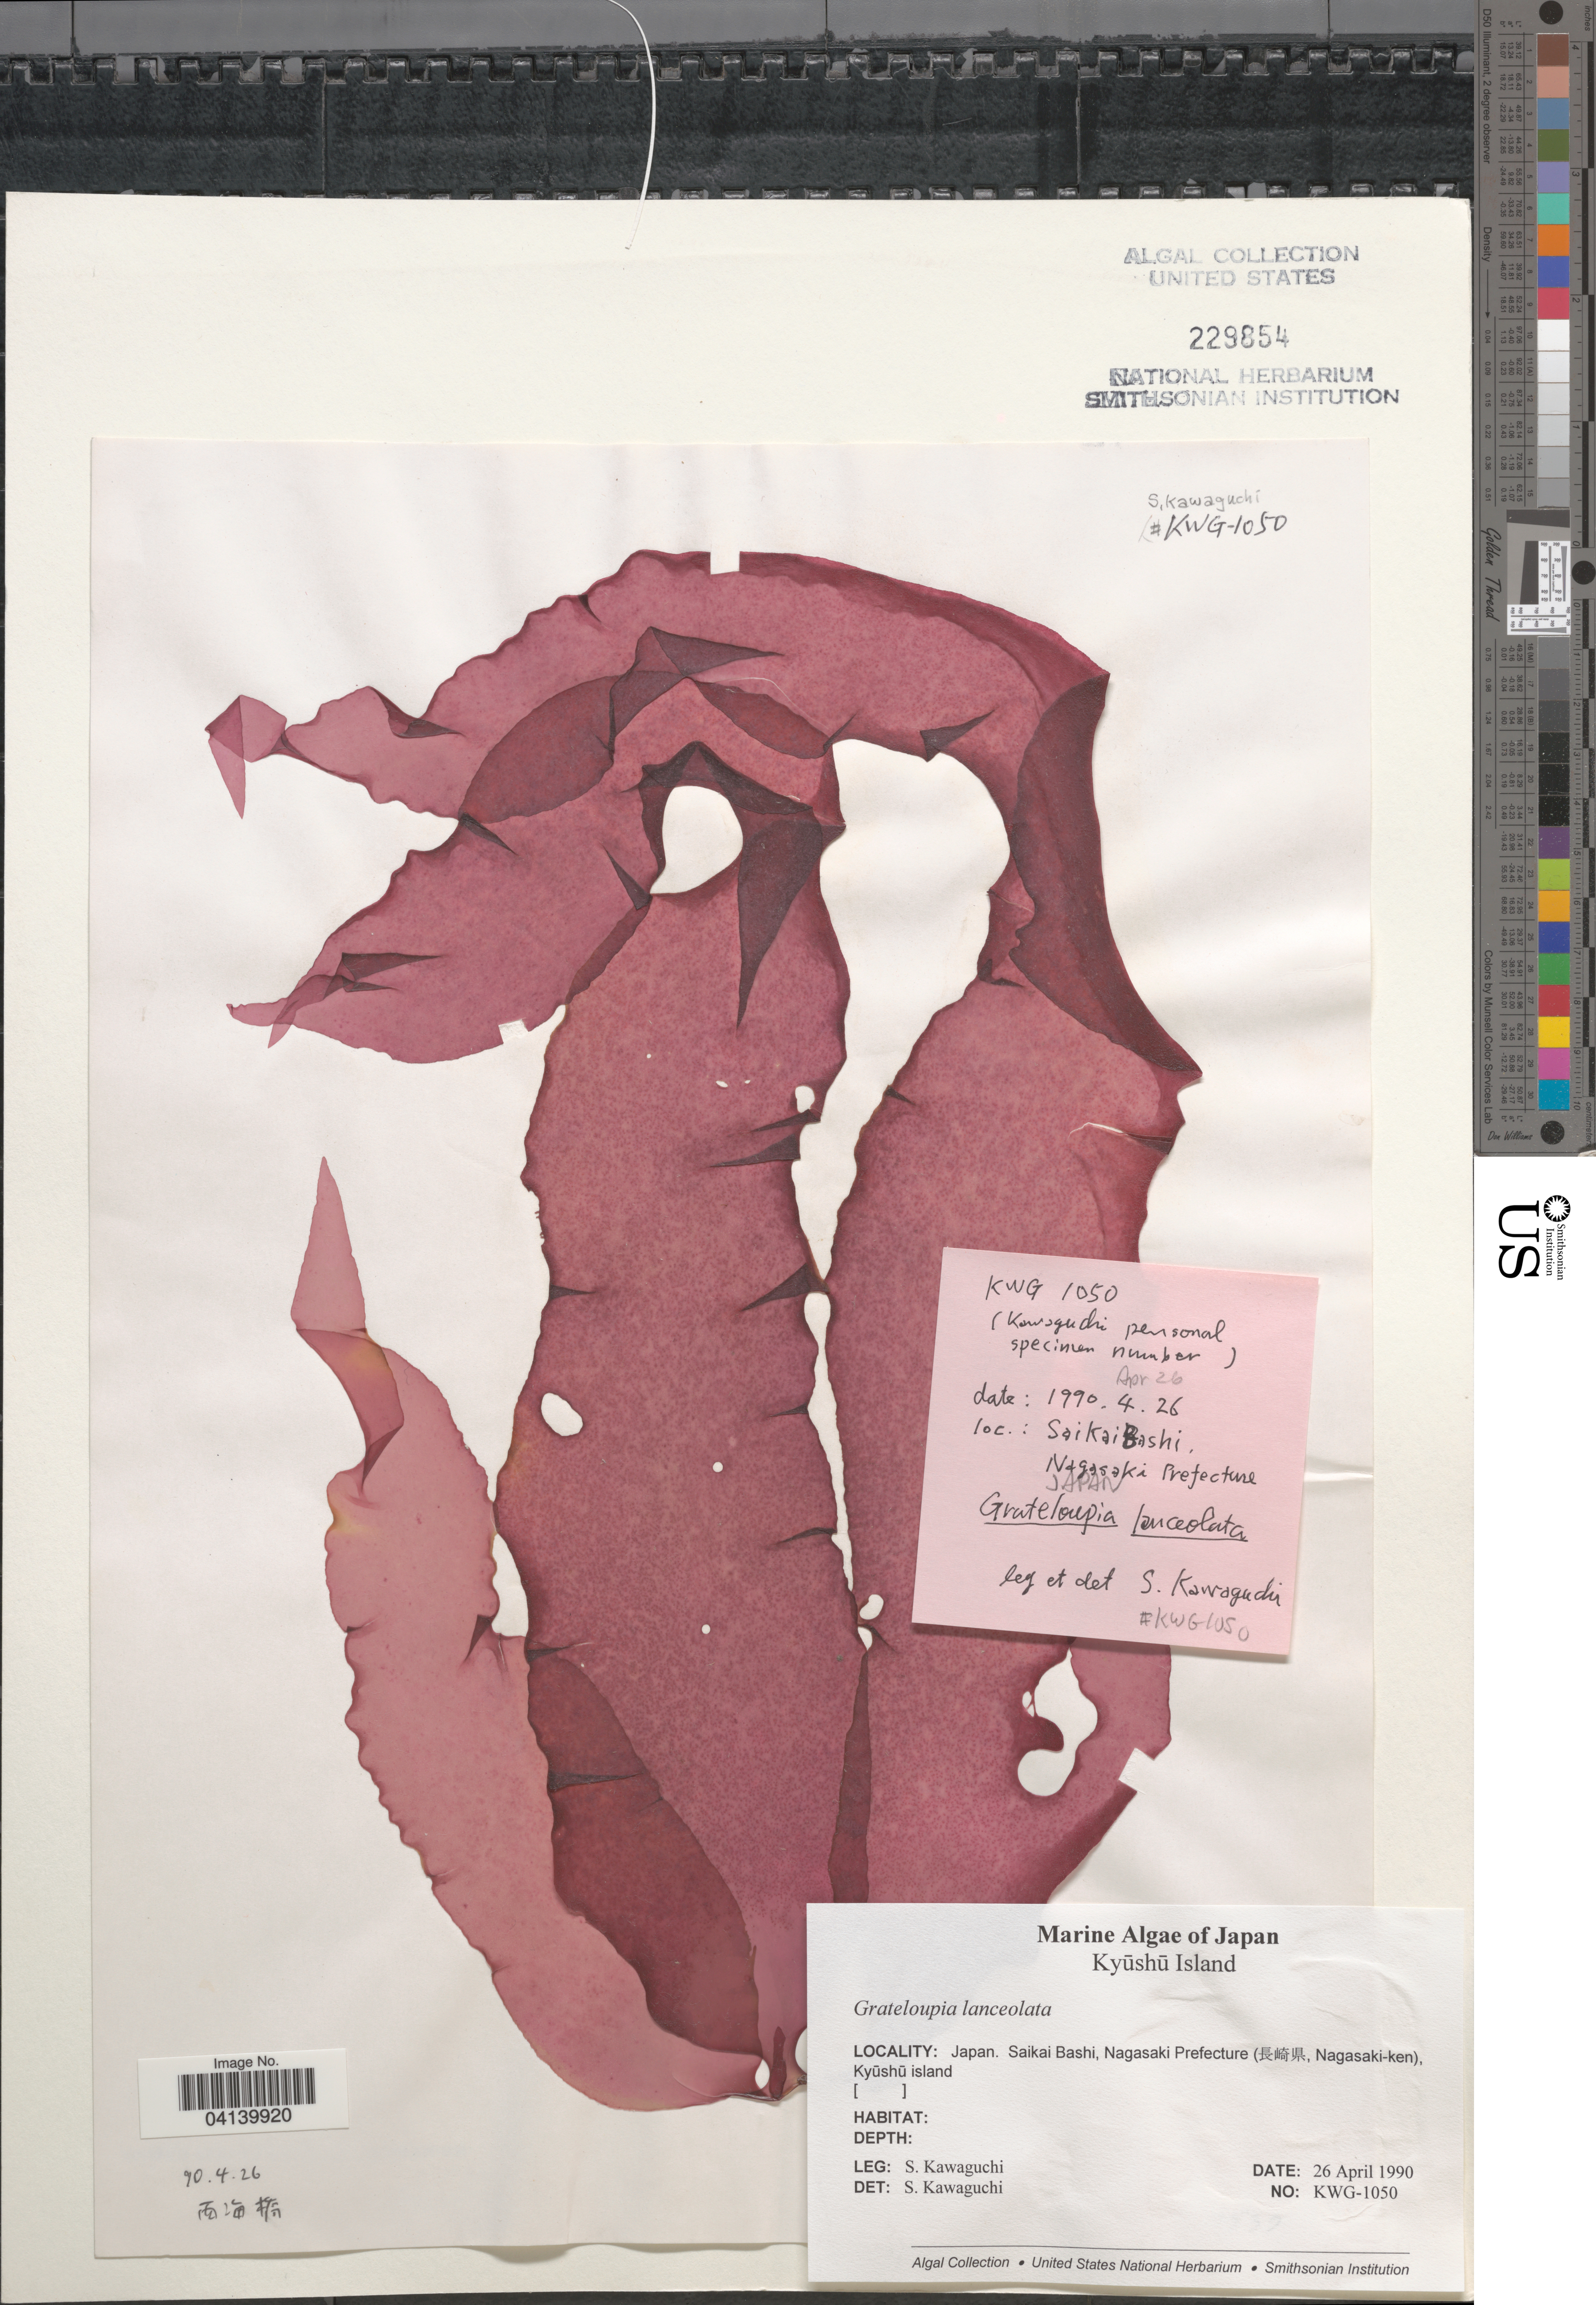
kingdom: Plantae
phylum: Rhodophyta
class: Florideophyceae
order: Halymeniales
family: Halymeniaceae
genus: Grateloupia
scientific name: Grateloupia lanceolata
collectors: S. Kawaguchi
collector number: KWG-1050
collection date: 1990-04-26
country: Japan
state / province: Nagasaki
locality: Kyūshū Island. Saikai Bashi, Nagasaki Prefecture (X, Nagasaki-ken).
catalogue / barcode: US 229854